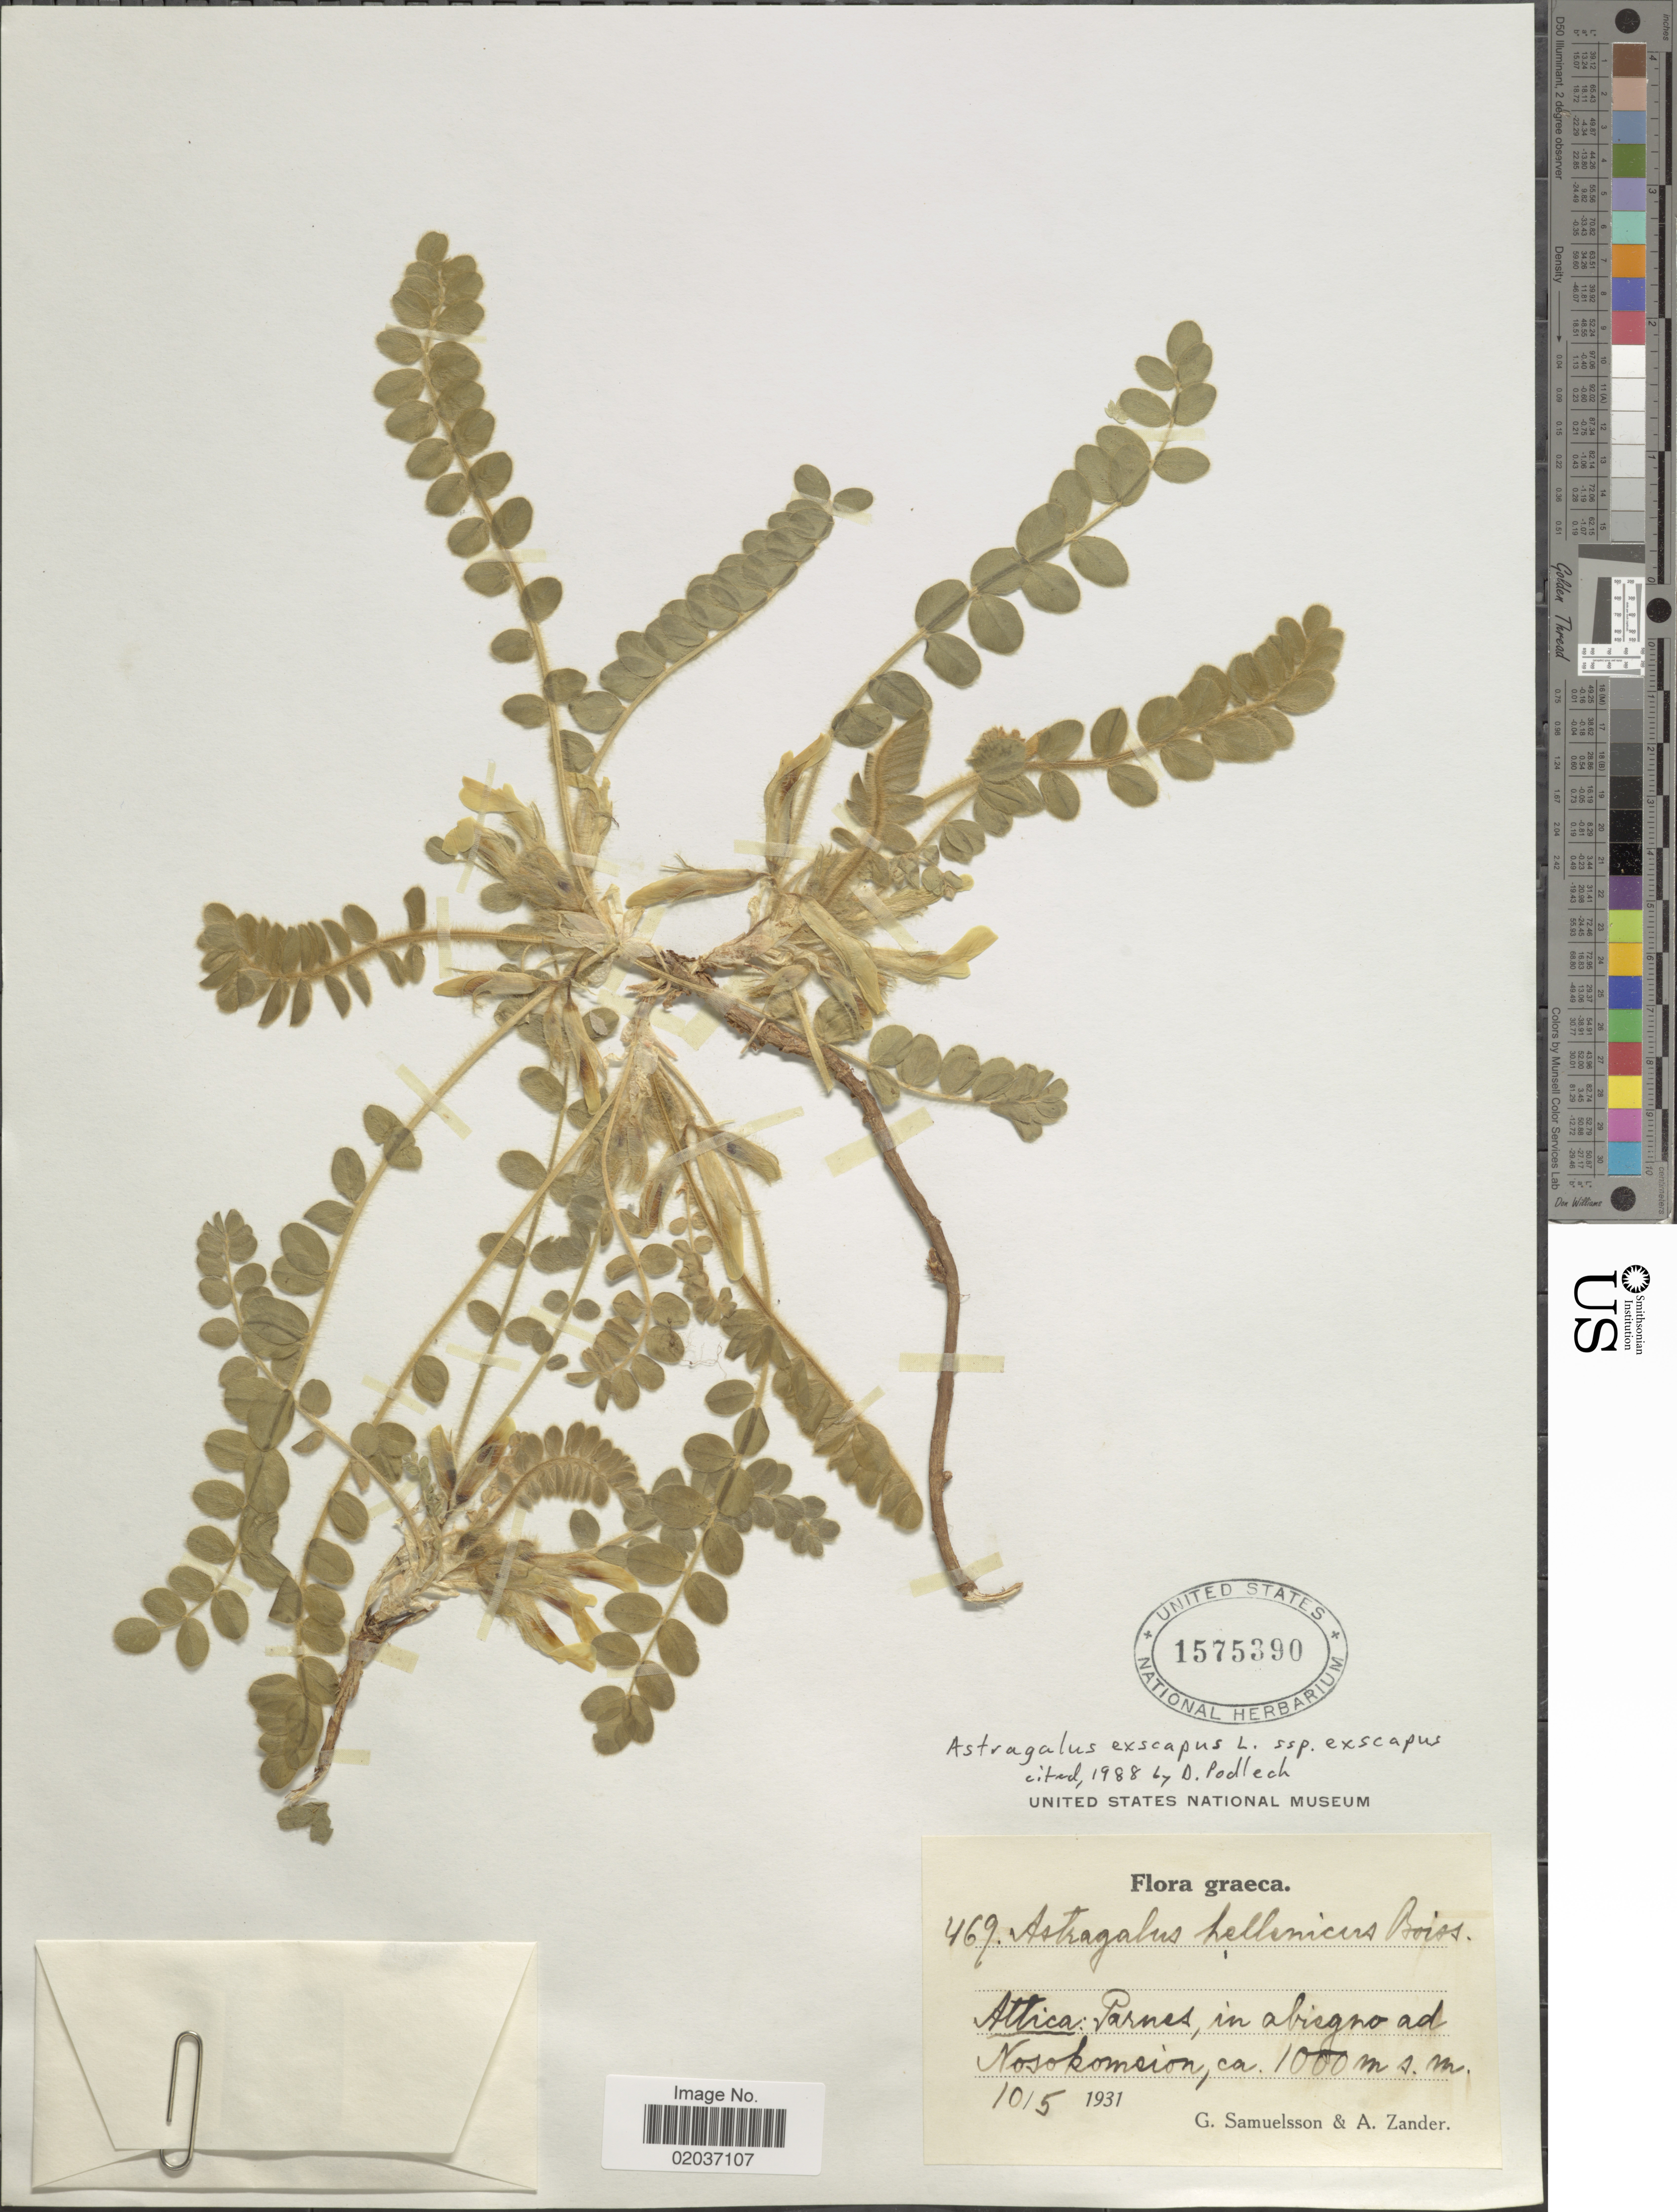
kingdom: Plantae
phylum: Tracheophyta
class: Magnoliopsida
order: Fabales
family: Fabaceae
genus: Astragalus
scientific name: Astragalus exscapus subsp. exscapus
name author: L.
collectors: G. Samuelsson & A. Zander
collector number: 469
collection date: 1931-05-10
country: Greece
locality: Attica:Parnes in abiegno ad Nosokomeion.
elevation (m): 1000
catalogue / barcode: US 1575390